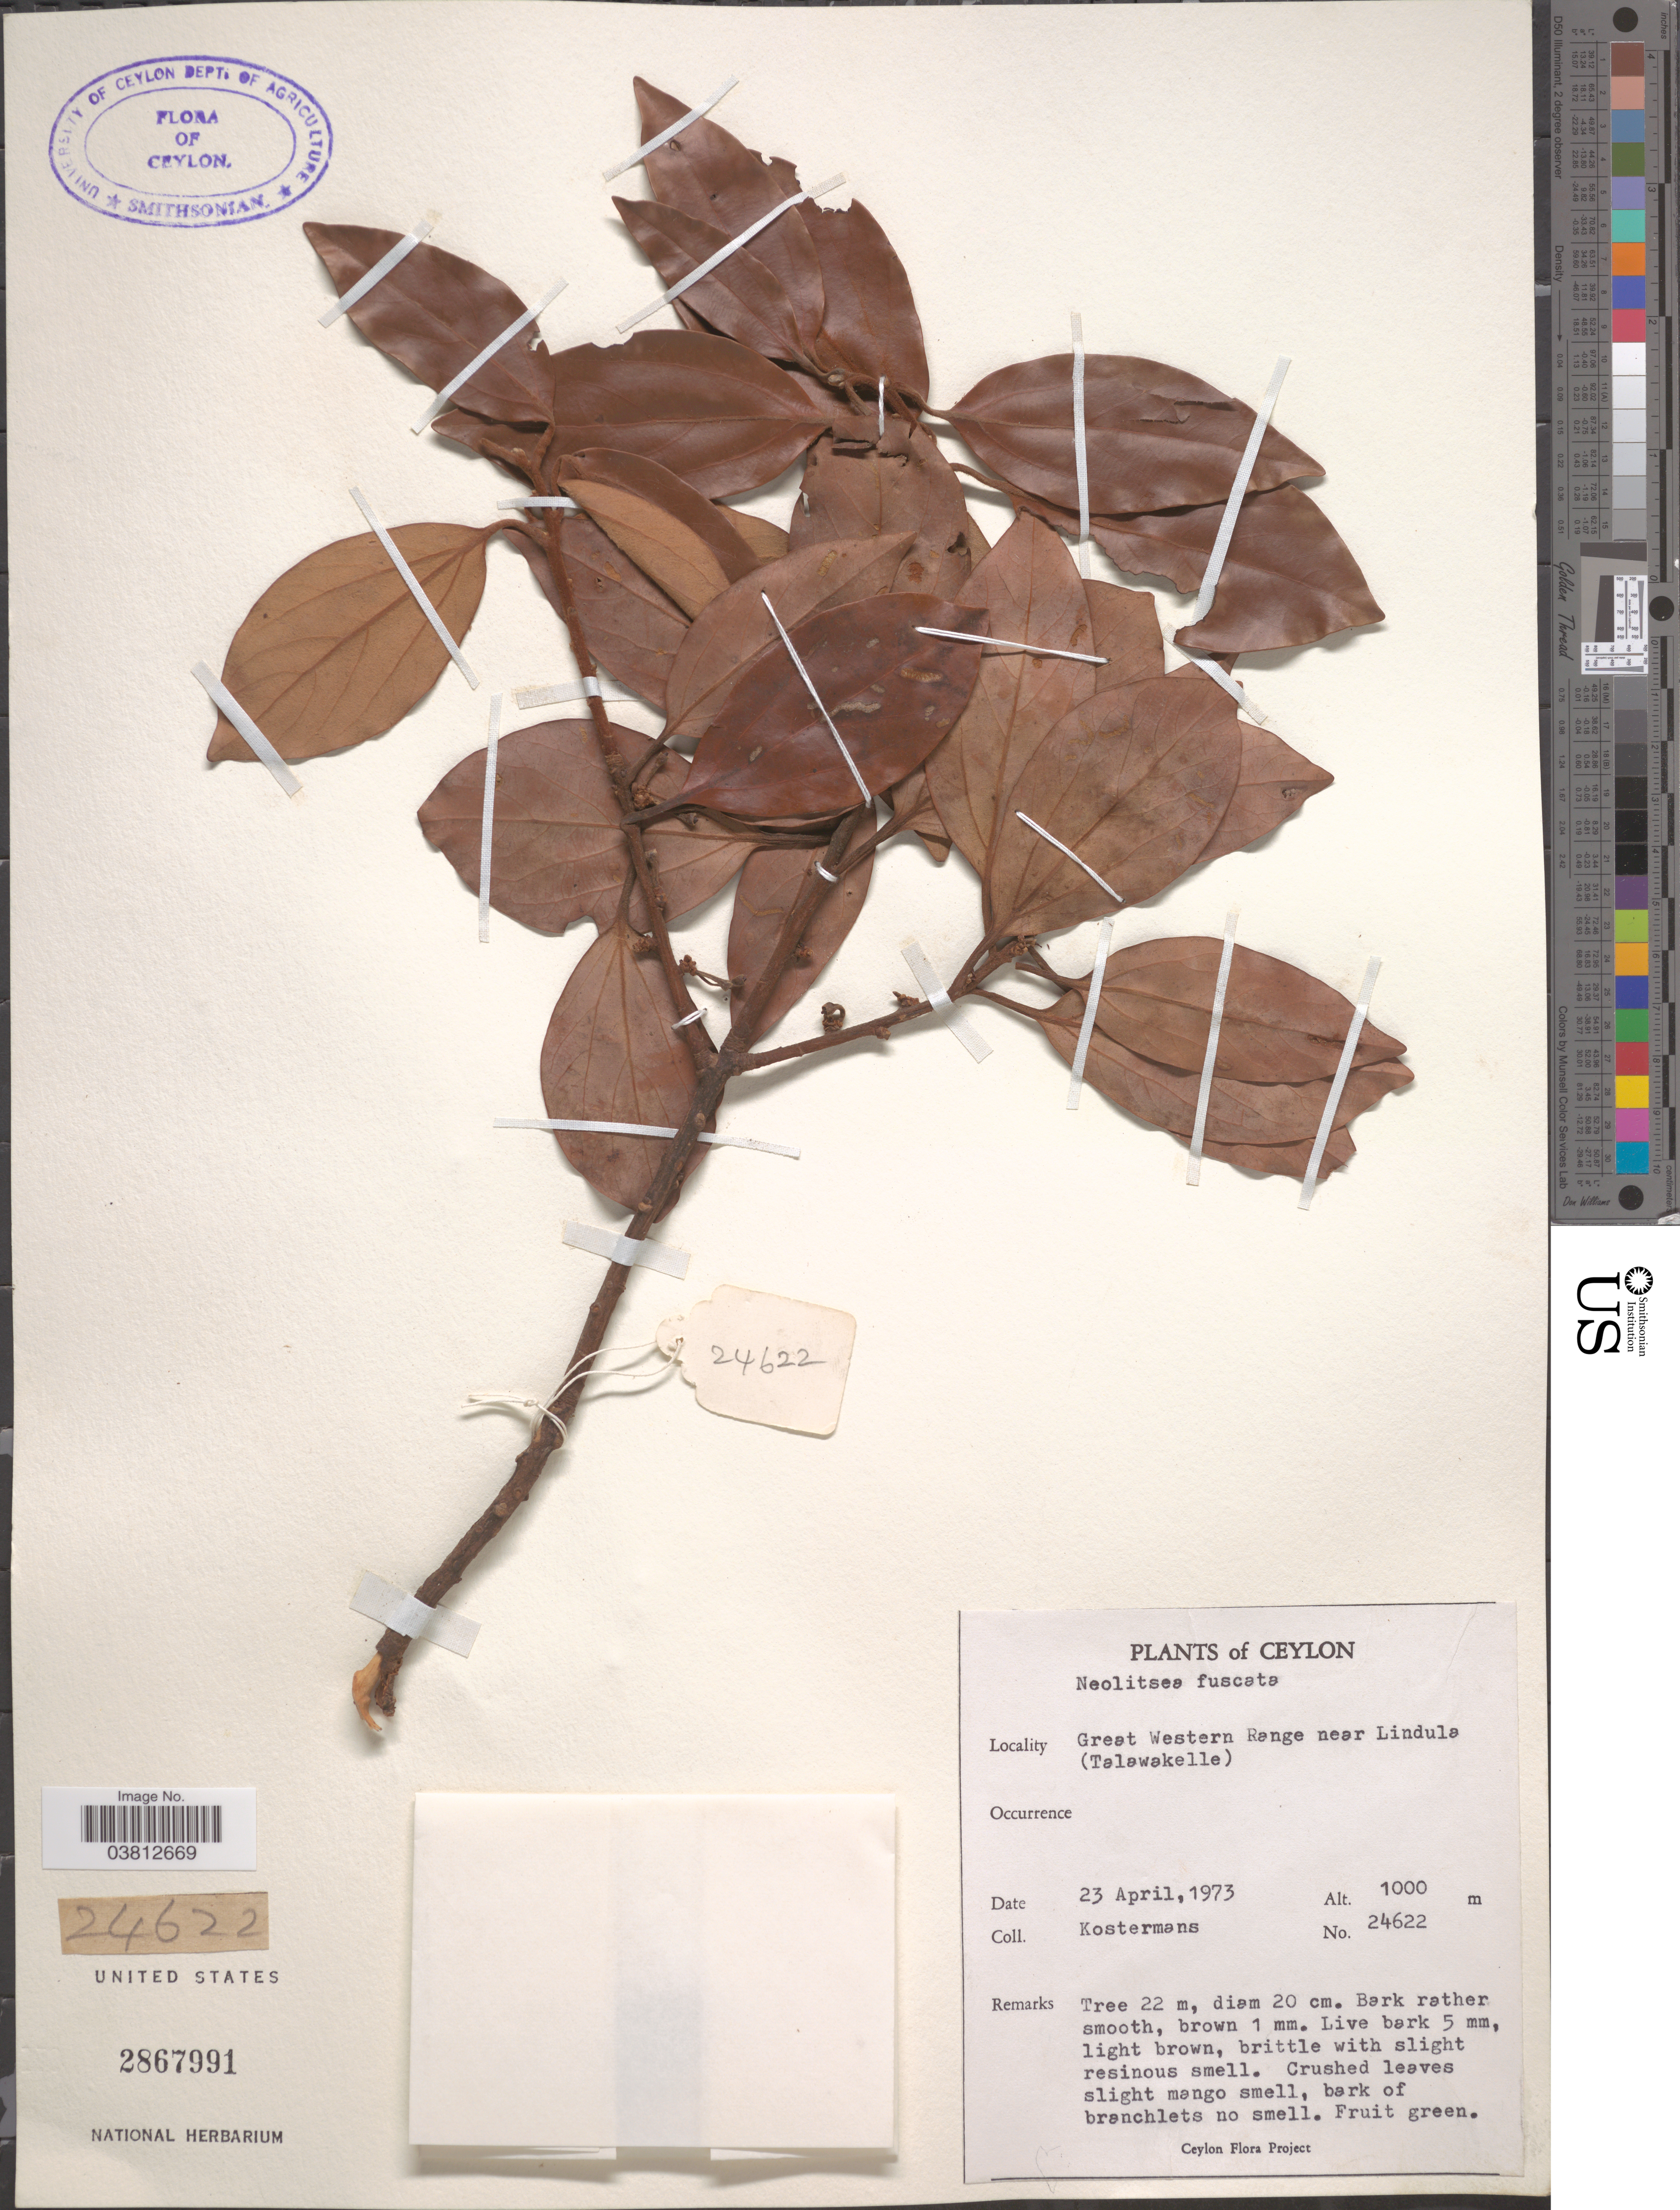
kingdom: Plantae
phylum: Tracheophyta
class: Magnoliopsida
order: Laurales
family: Lauraceae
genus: Neolitsea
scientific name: Neolitsea fuscata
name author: (Thwaites) Alston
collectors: Kostermans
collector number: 24622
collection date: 1973-04-23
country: Sri Lanka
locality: Ceylon. Great Western Range near Lindula (Talawakelle).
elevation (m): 1000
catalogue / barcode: US 2867991